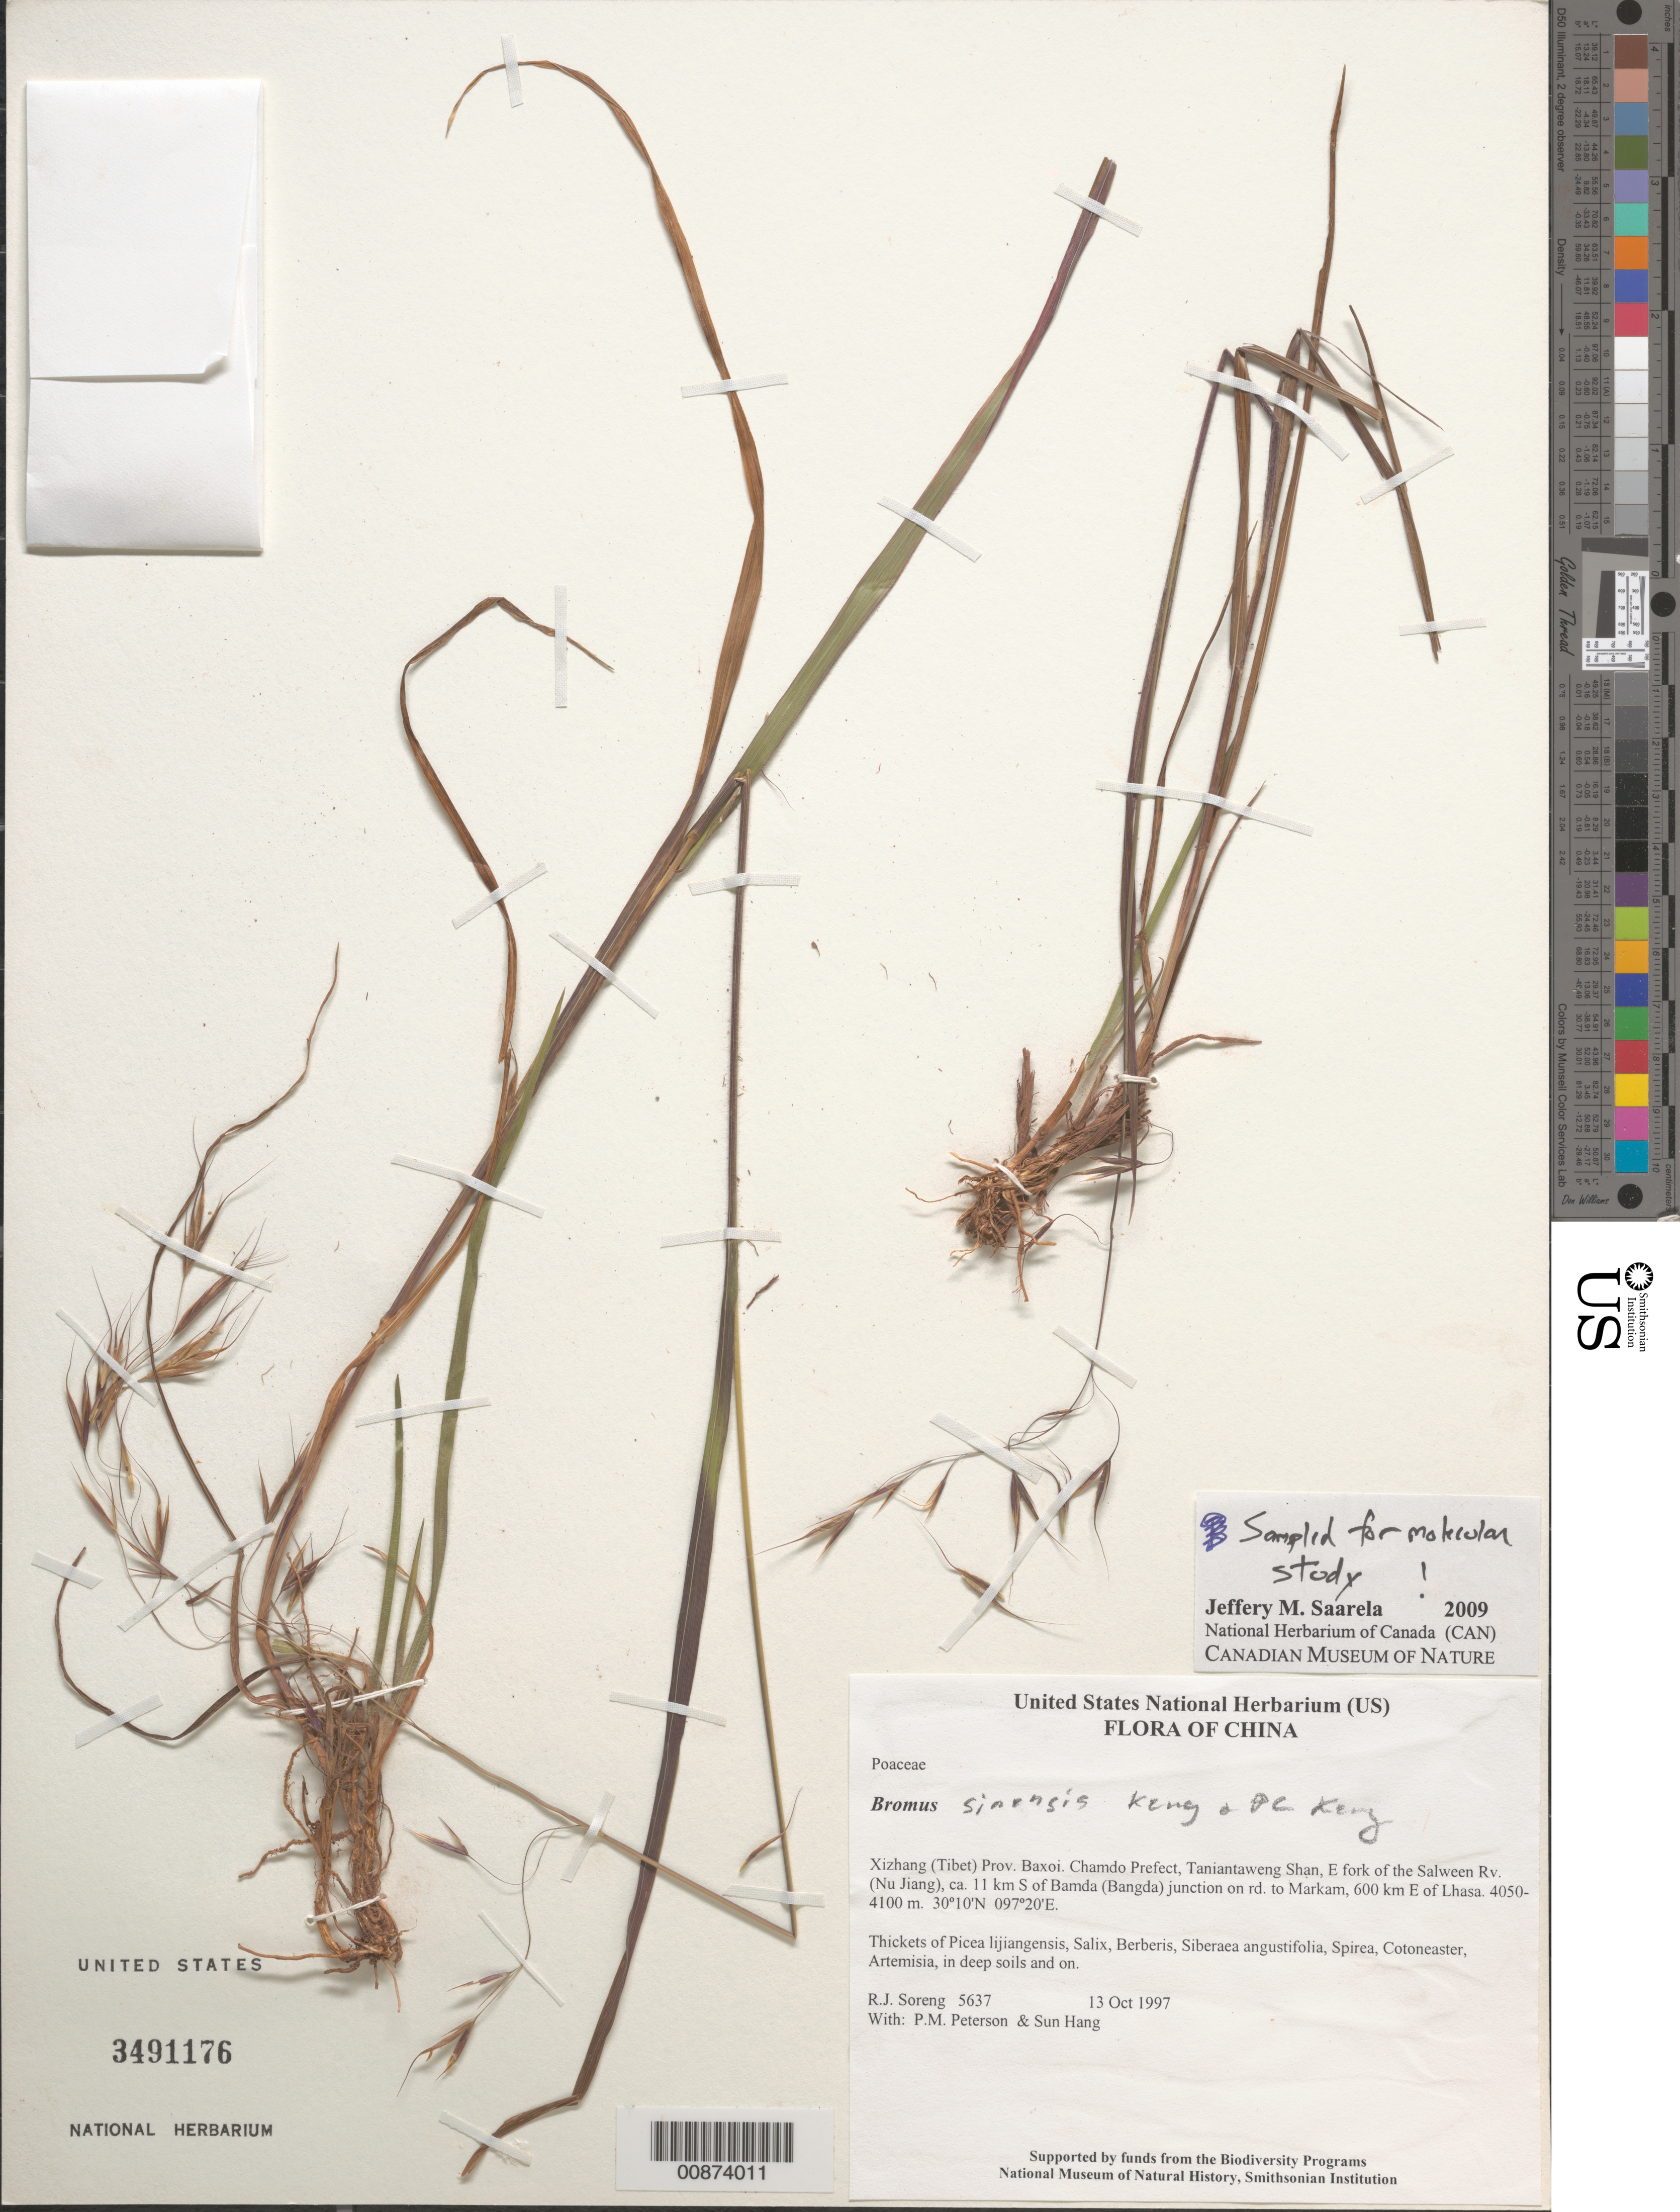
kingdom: Plantae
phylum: Tracheophyta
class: Liliopsida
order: Poales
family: Poaceae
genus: Bromus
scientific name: Bromus sinensis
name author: Keng ex Keng f.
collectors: R. J. Soreng, P. M. Peterson & Sun Hang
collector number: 5637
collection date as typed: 13 Oct 1997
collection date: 1997-10-13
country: China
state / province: Xizang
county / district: Baxoi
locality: Chamdo Prefect, Taniantaweng Shan, E fork of the Salween Rv. (Nu Jiang), ca. 11 km S of Bamda (Bangda) junction on rd. to Markam, 600 km E of Lhasa.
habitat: Thickets of Picea lijiangensis, Salix, Berberis, Siberaea angustifolia, Spirea, Cotoneaster, Artemisia, in deep soils and on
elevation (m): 4050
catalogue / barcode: US 3491176